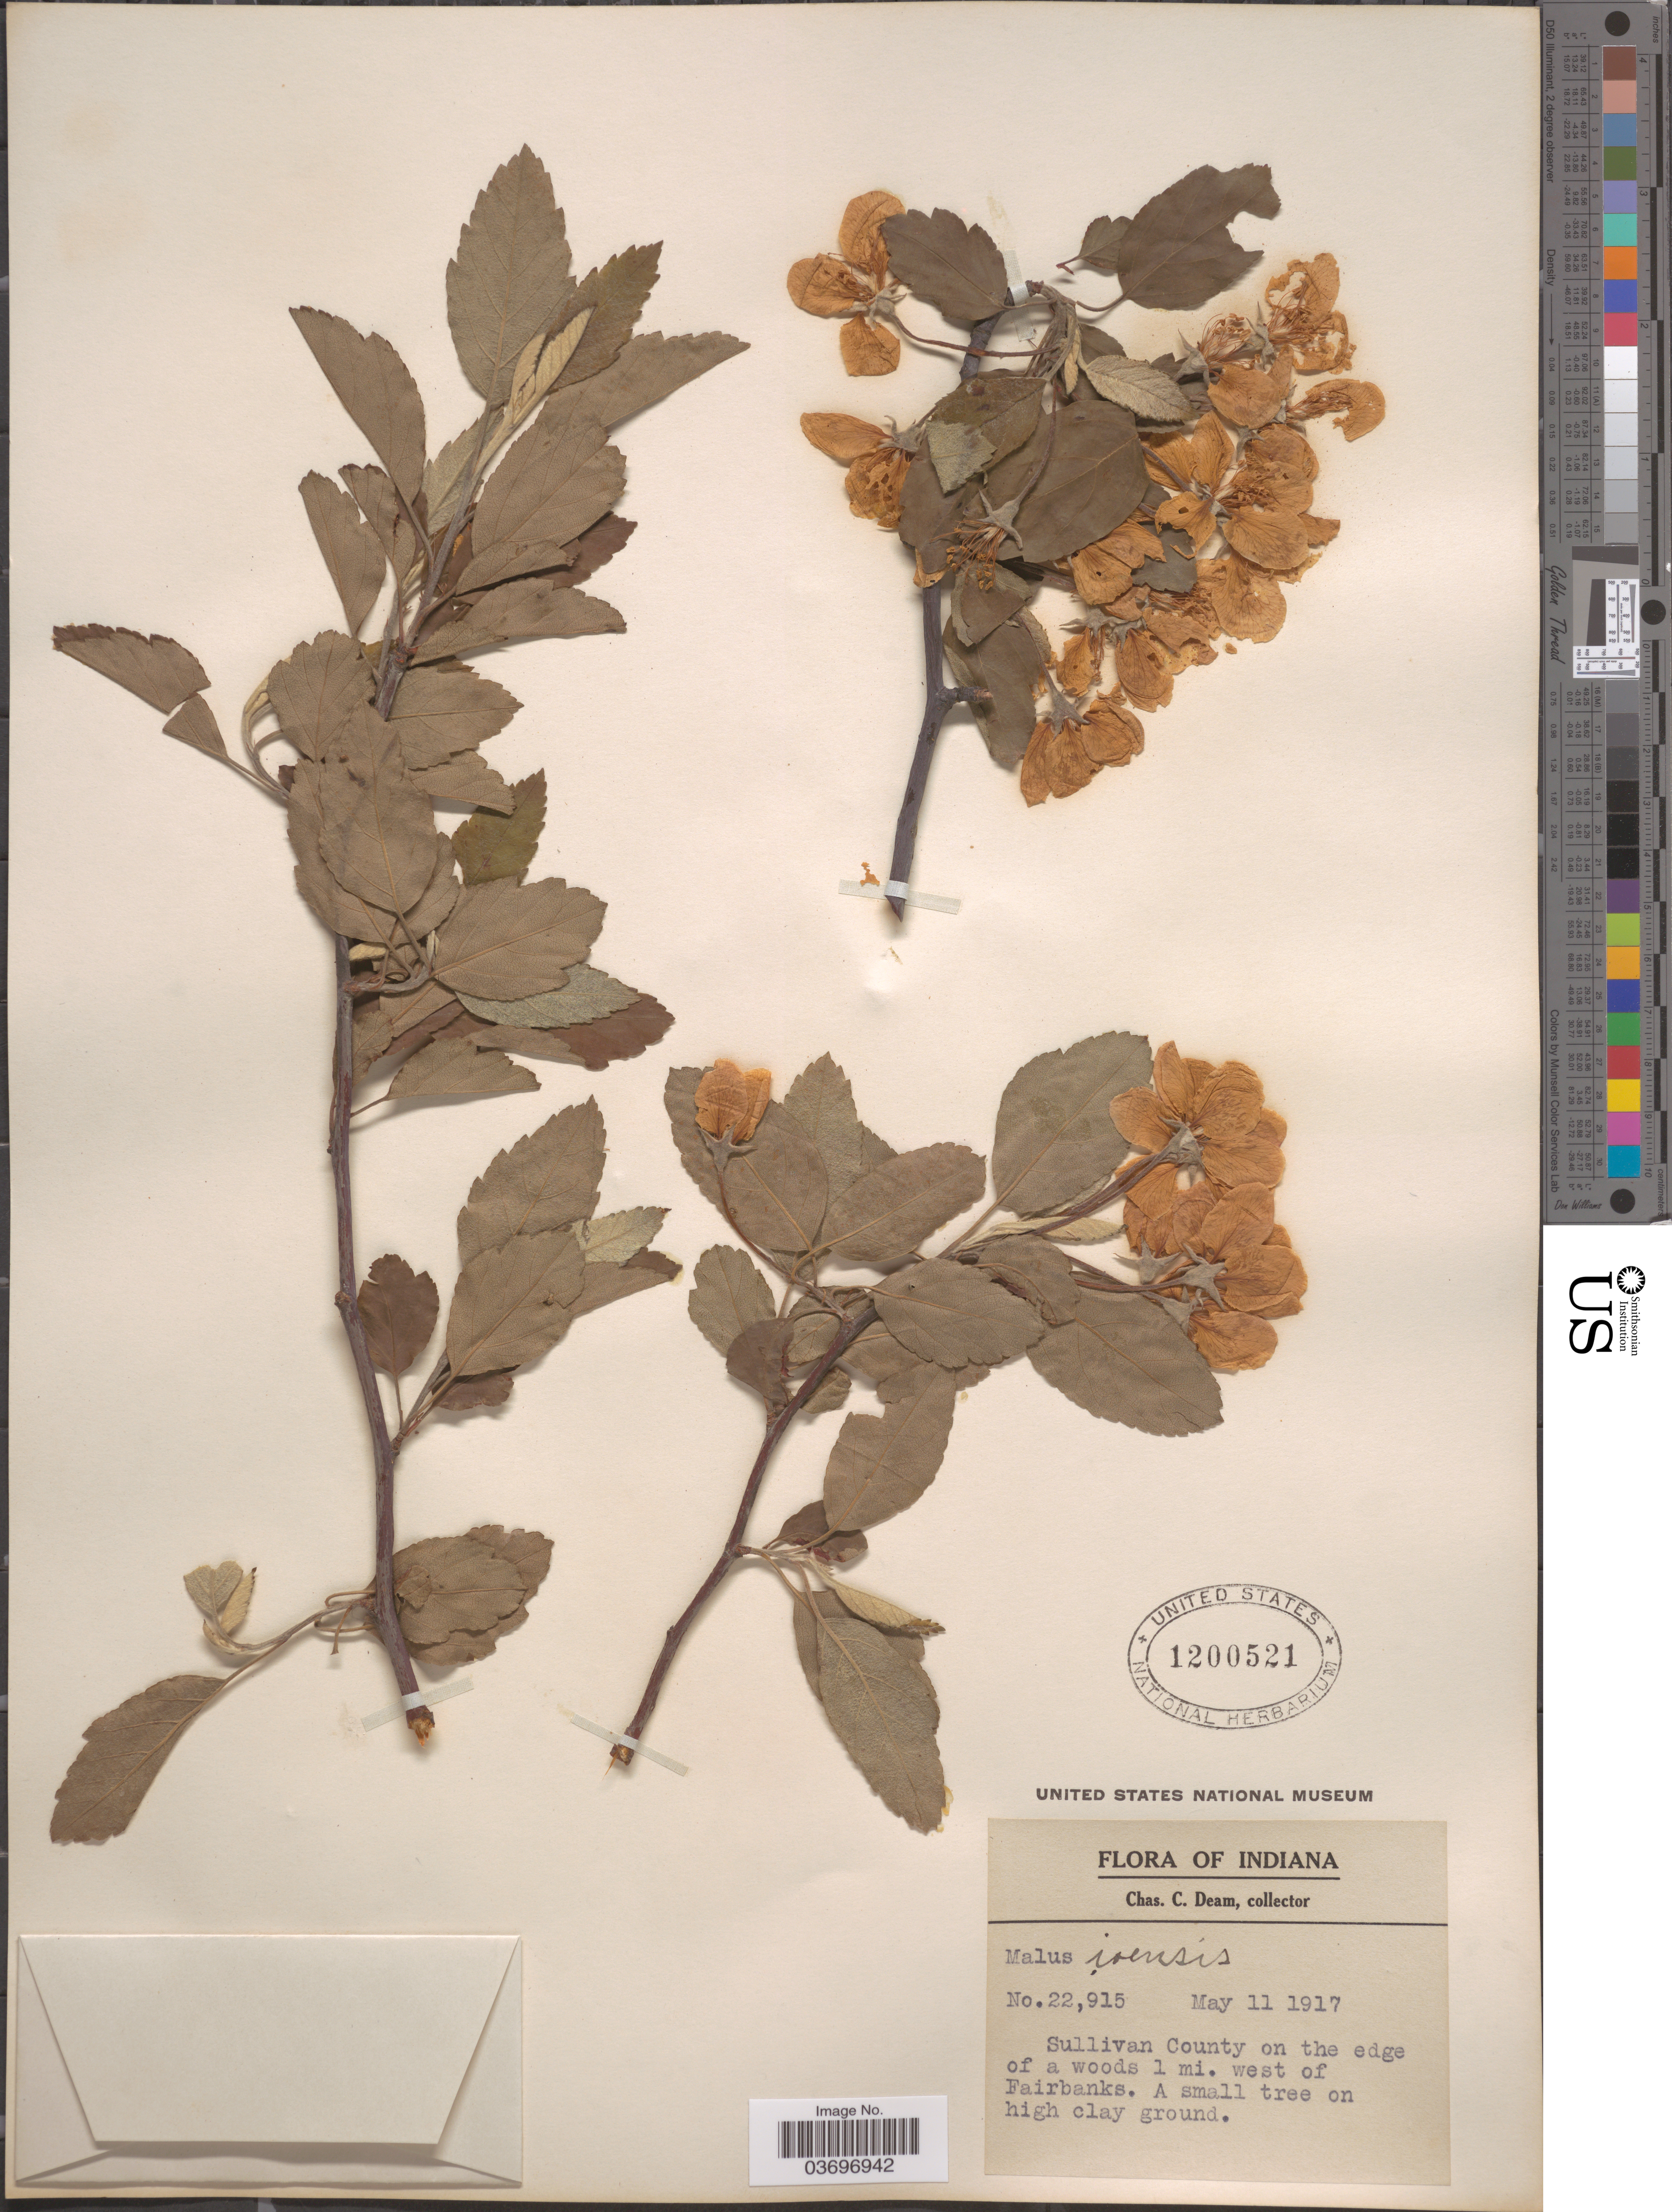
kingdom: Plantae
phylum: Tracheophyta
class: Magnoliopsida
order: Rosales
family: Rosaceae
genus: Malus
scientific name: Malus ioensis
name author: (Alph. Wood) Britton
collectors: C. C. Deam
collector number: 22915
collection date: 1917-05-11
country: United States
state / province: Indiana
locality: Sullivan County on the edge of a woods 1 mi. west of Fairbanks.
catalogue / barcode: US 1200521